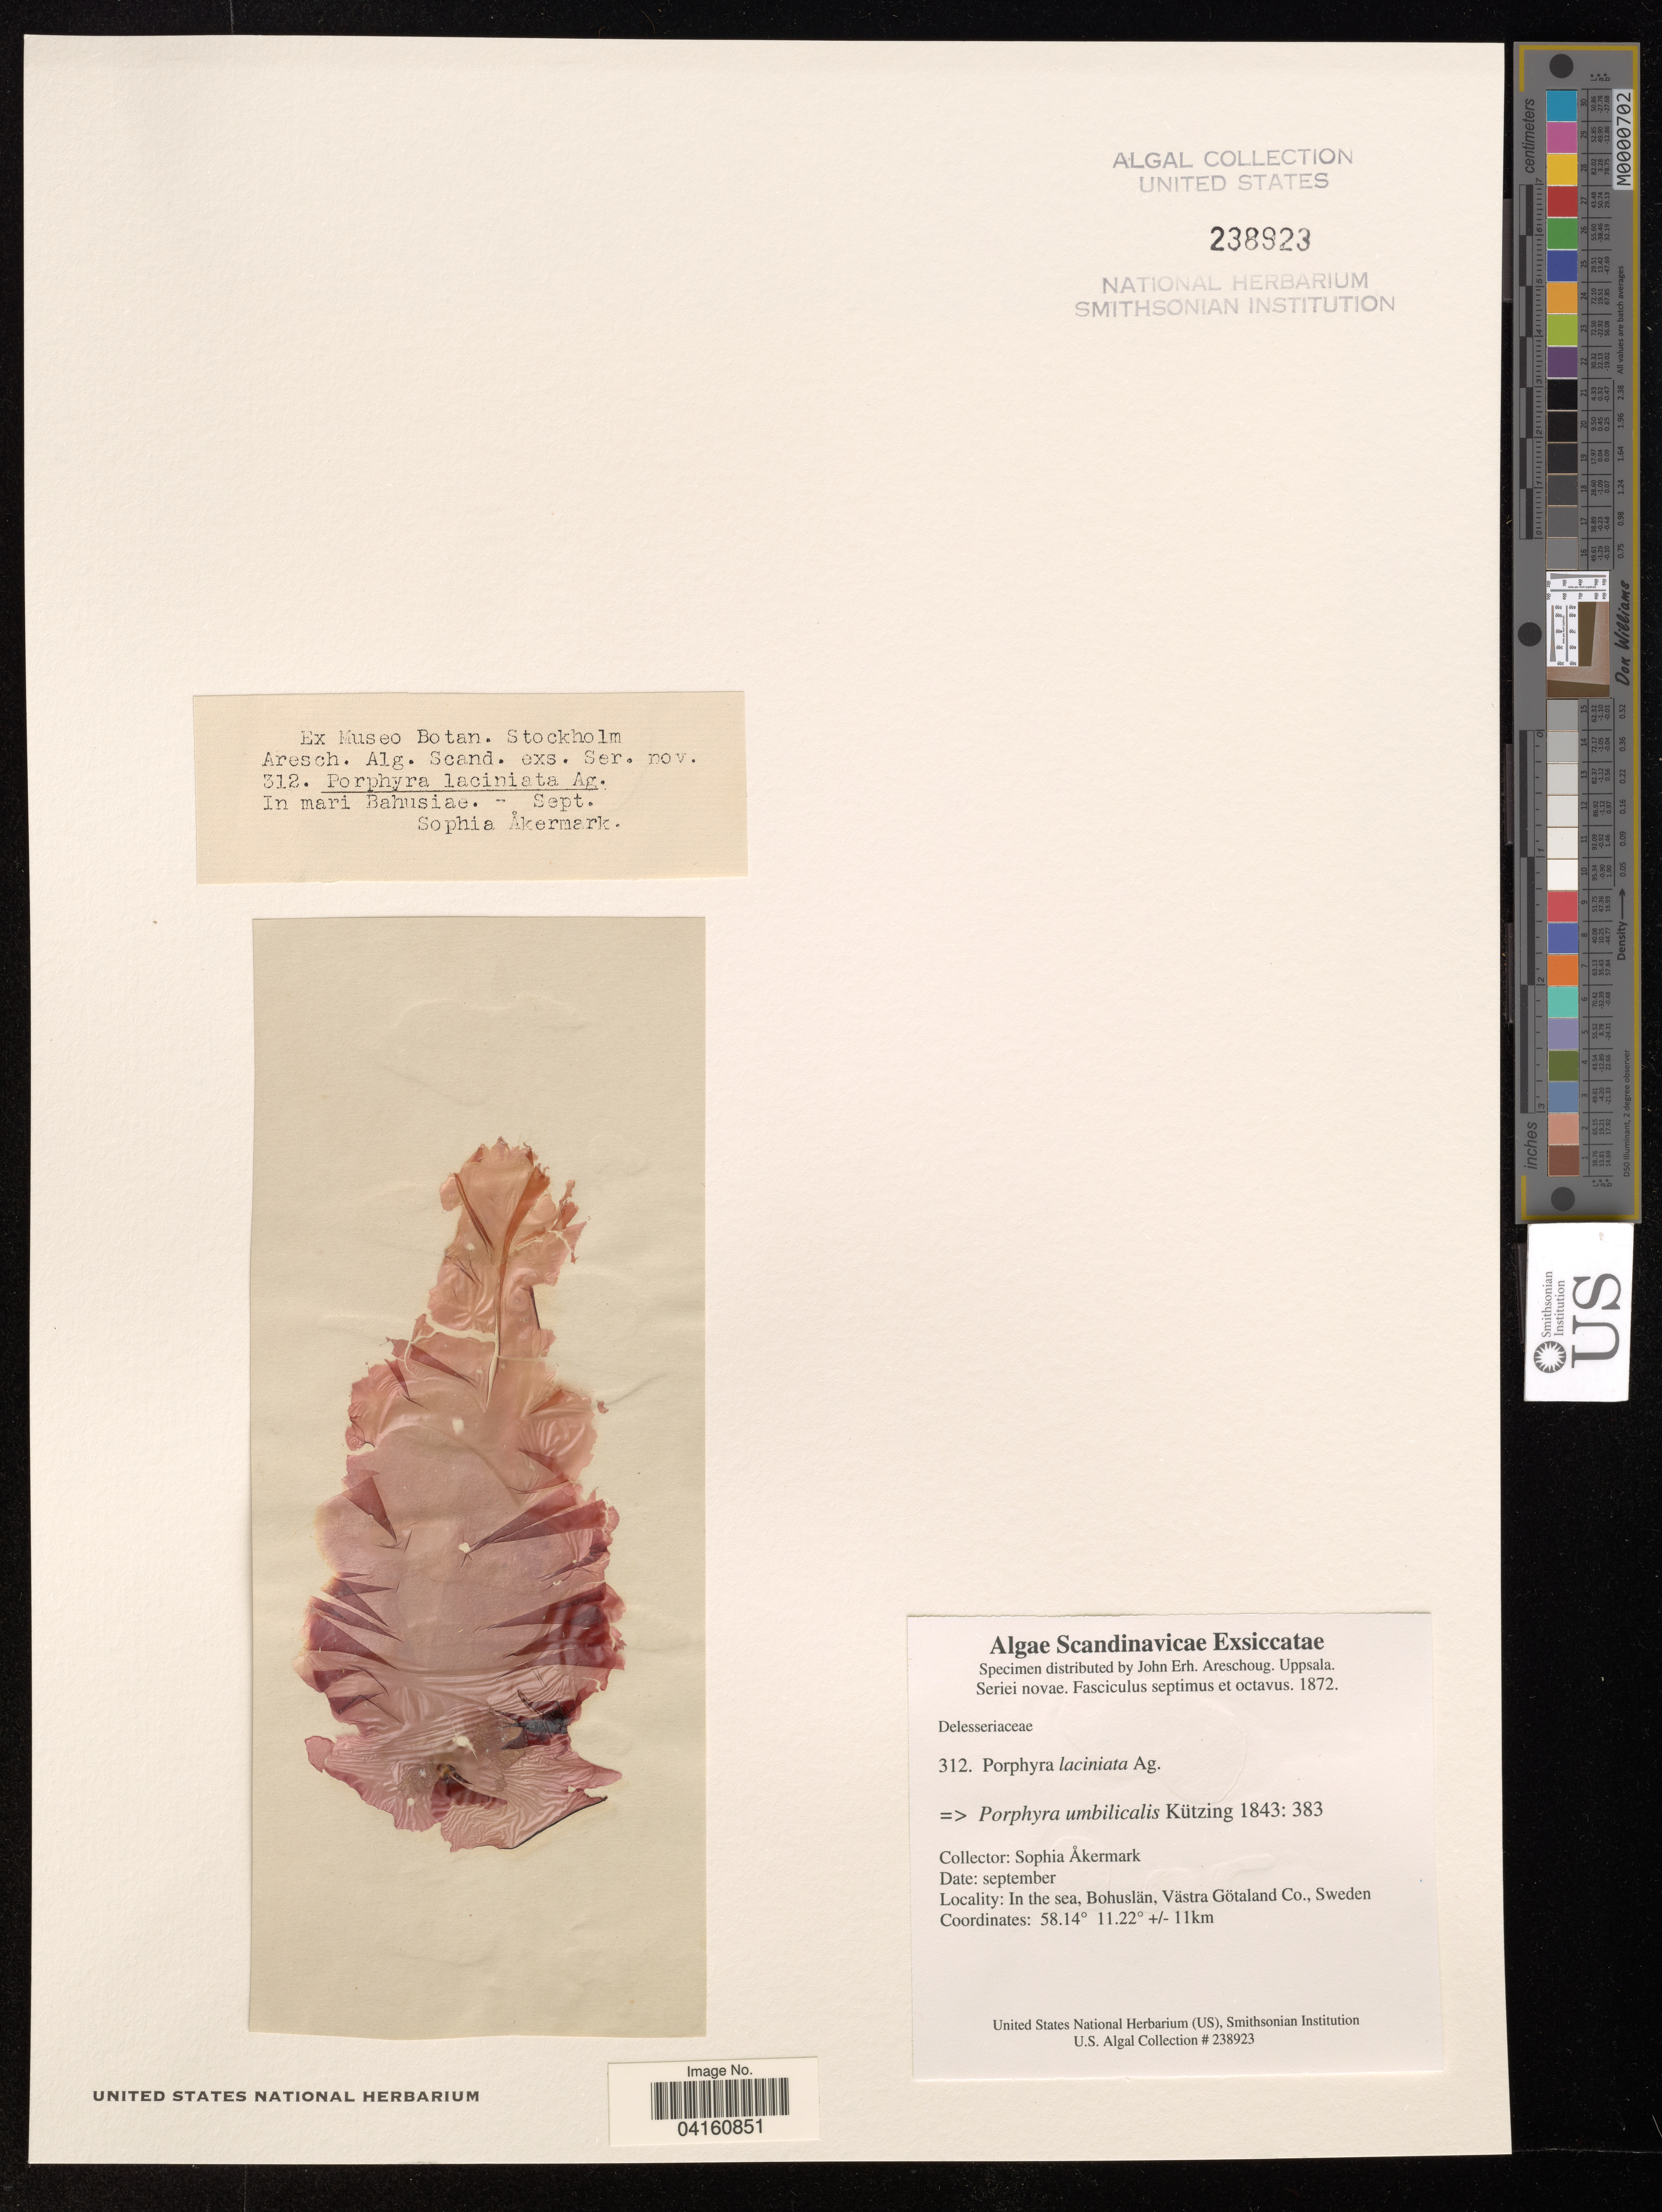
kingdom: Plantae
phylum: Rhodophyta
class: Bangiophyceae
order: Bangiales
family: Bangiaceae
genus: Porphyra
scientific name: Porphyra umbilicalis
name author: Kütz.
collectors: S. Akermark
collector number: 312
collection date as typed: thought to be September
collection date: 1872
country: Sweden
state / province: Västra Götaland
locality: Outside Gotheburg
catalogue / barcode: US 238923